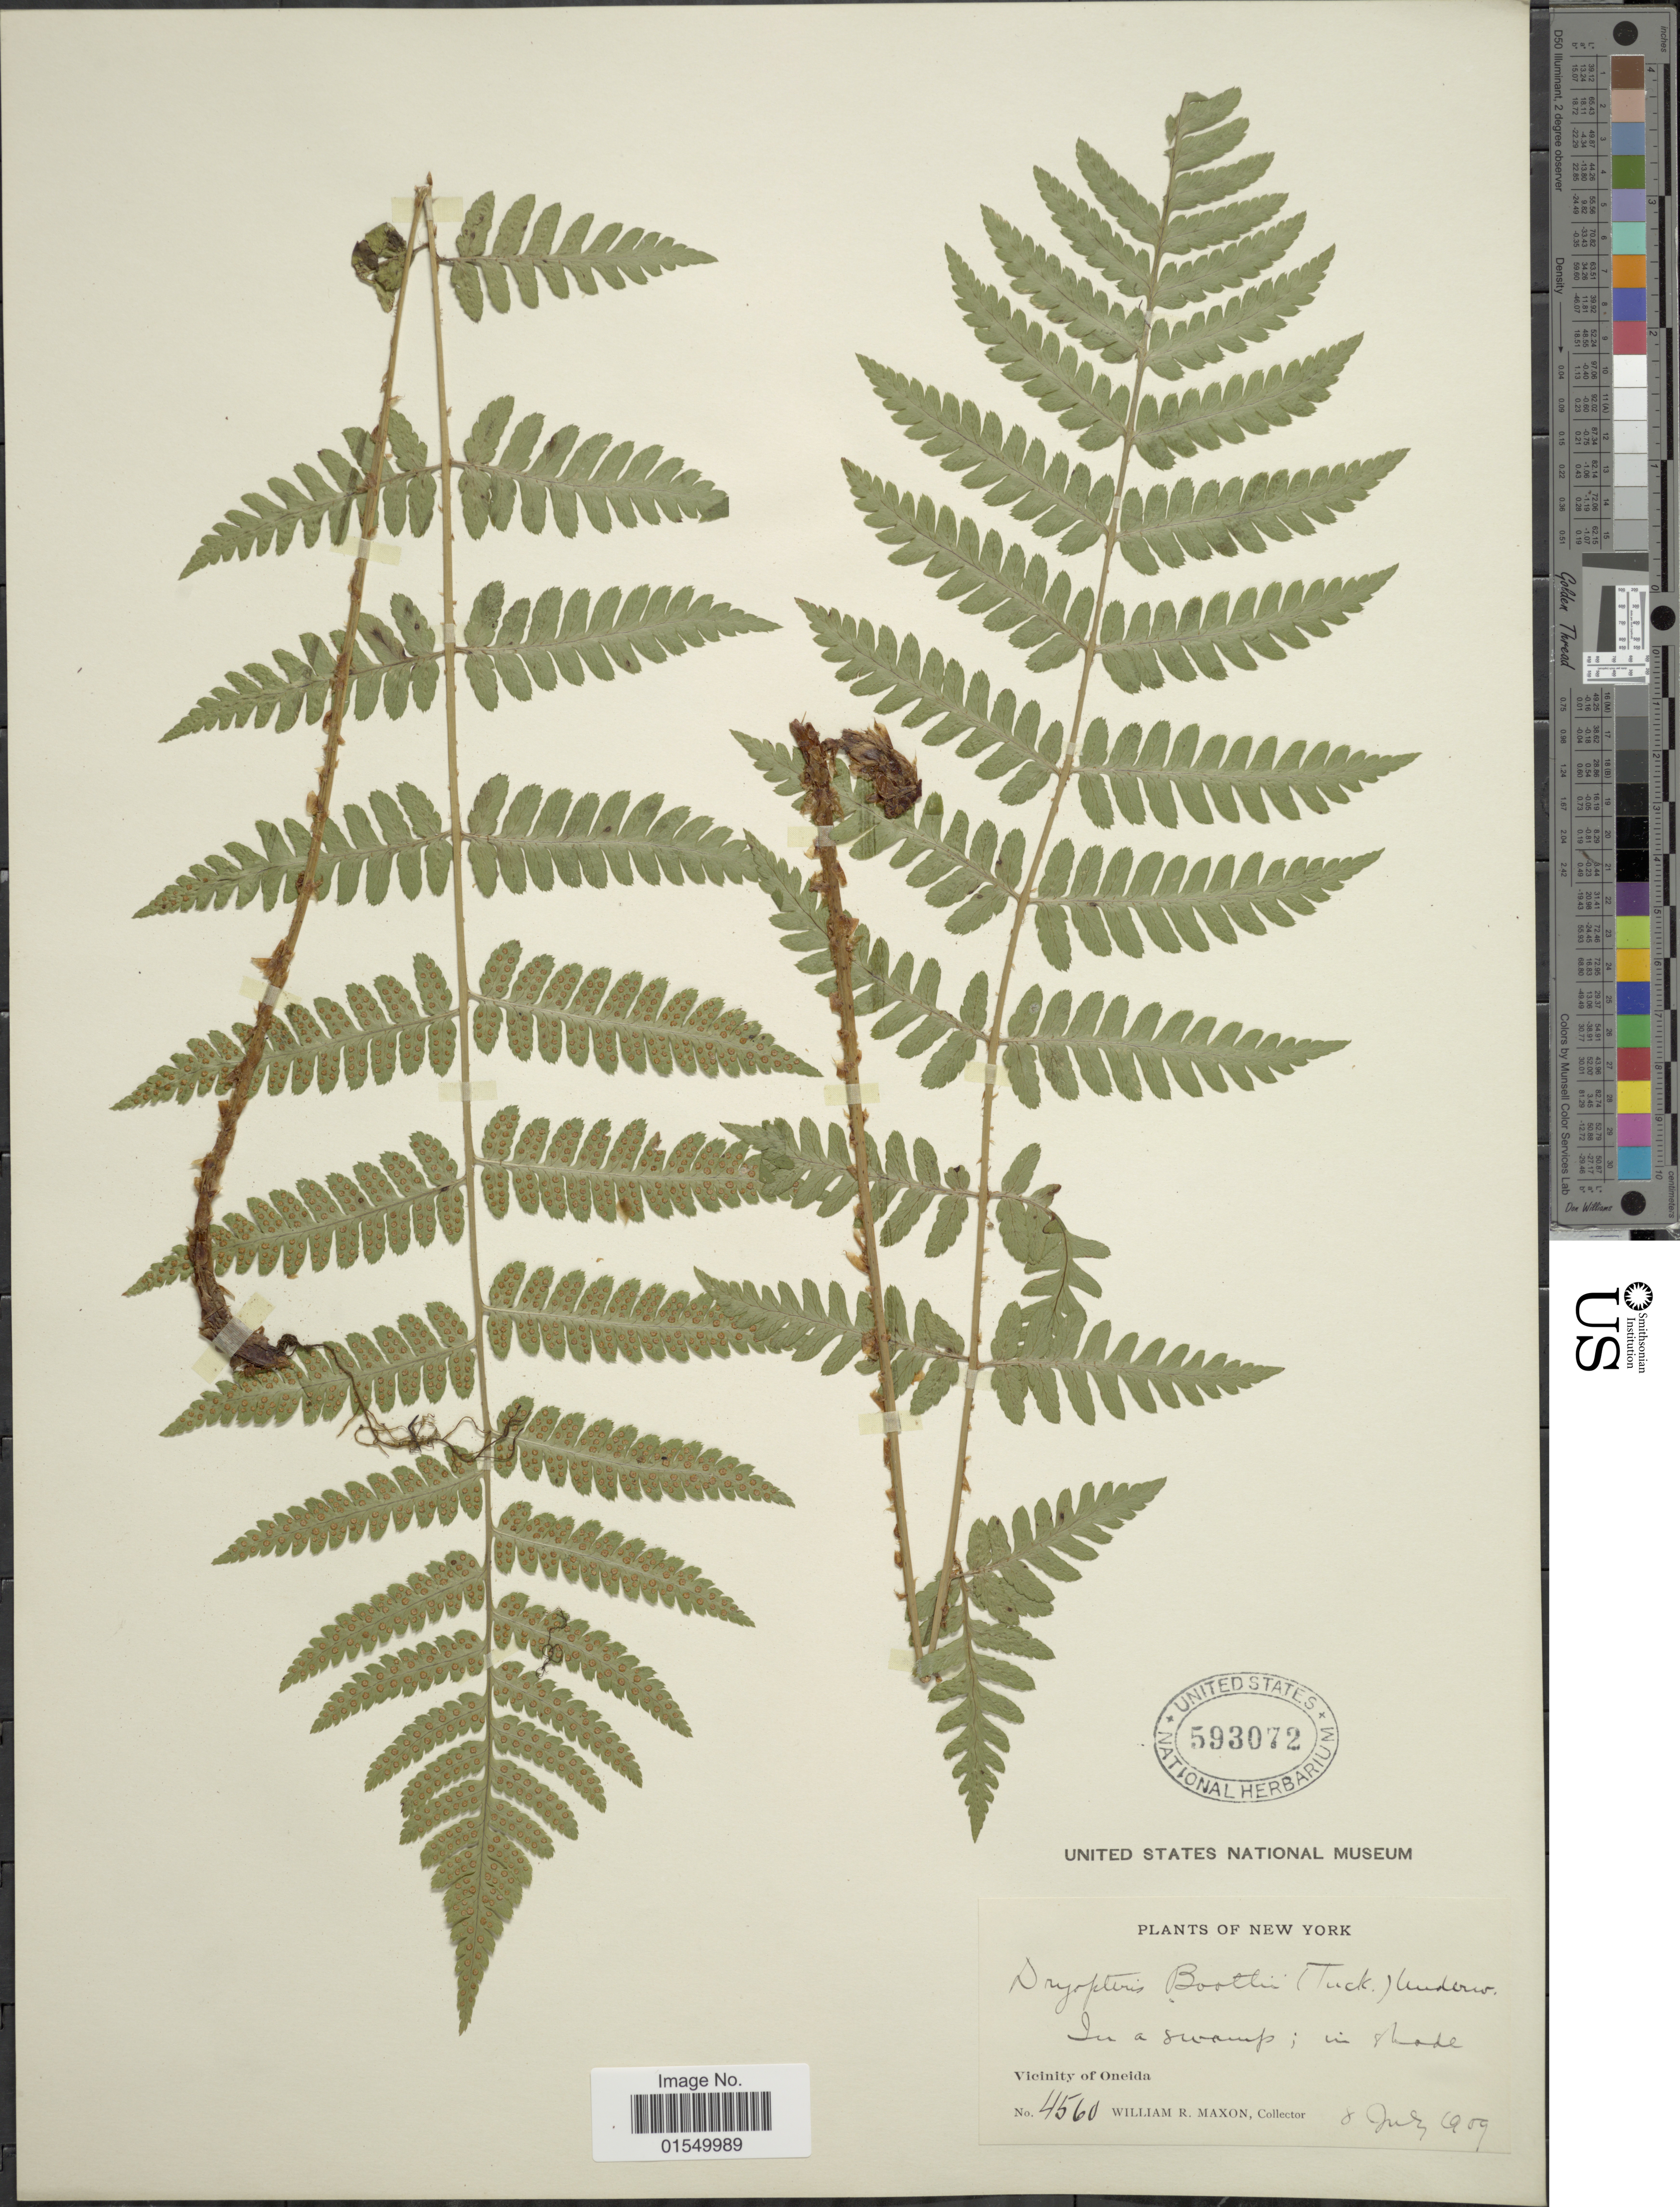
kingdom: Plantae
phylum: Tracheophyta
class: Polypodiopsida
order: Polypodiales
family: Dryopteridaceae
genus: Dryopteris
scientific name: Dryopteris x boottii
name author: Underw.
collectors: W. R. Maxon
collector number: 4560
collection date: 1909-07-08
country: United States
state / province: New York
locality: Vicinity of Oneida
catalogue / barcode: US 593072